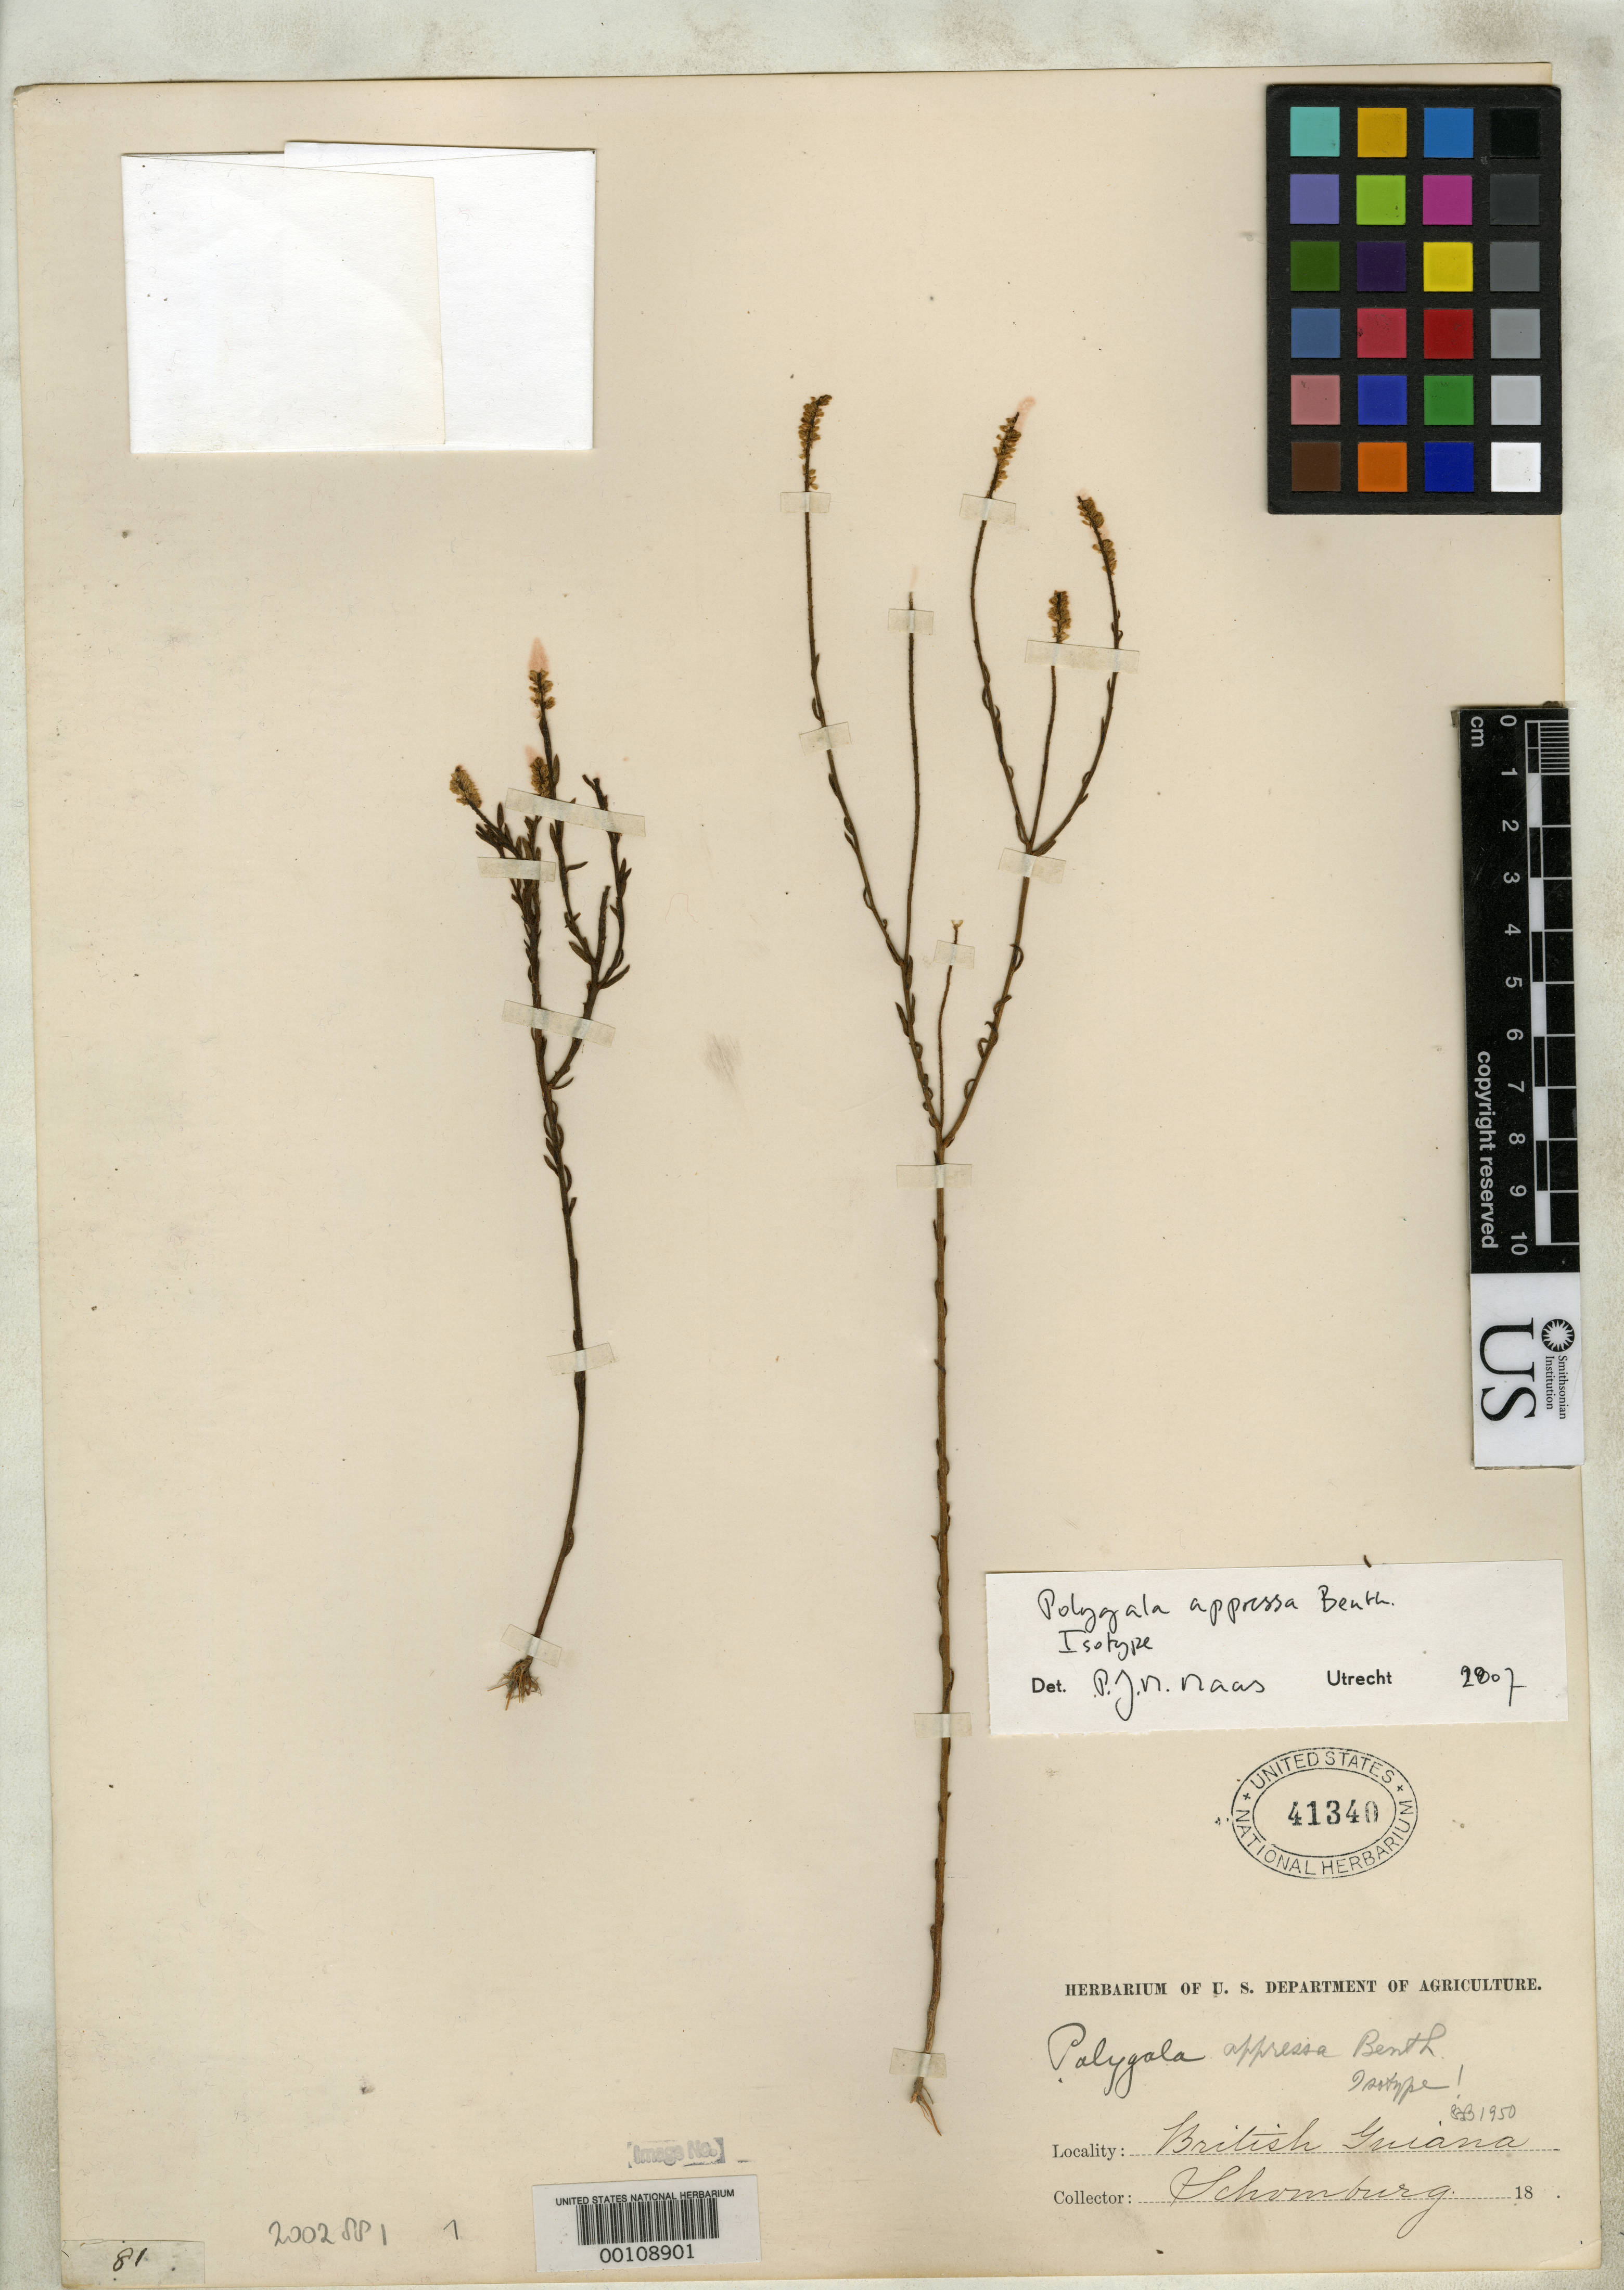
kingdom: Plantae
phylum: Tracheophyta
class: Magnoliopsida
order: Fabales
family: Polygalaceae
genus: Polygala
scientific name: Polygala appressa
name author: Benth.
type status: Isotype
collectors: M. R. Schomburgk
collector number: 81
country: Guyana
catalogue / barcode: US 41340